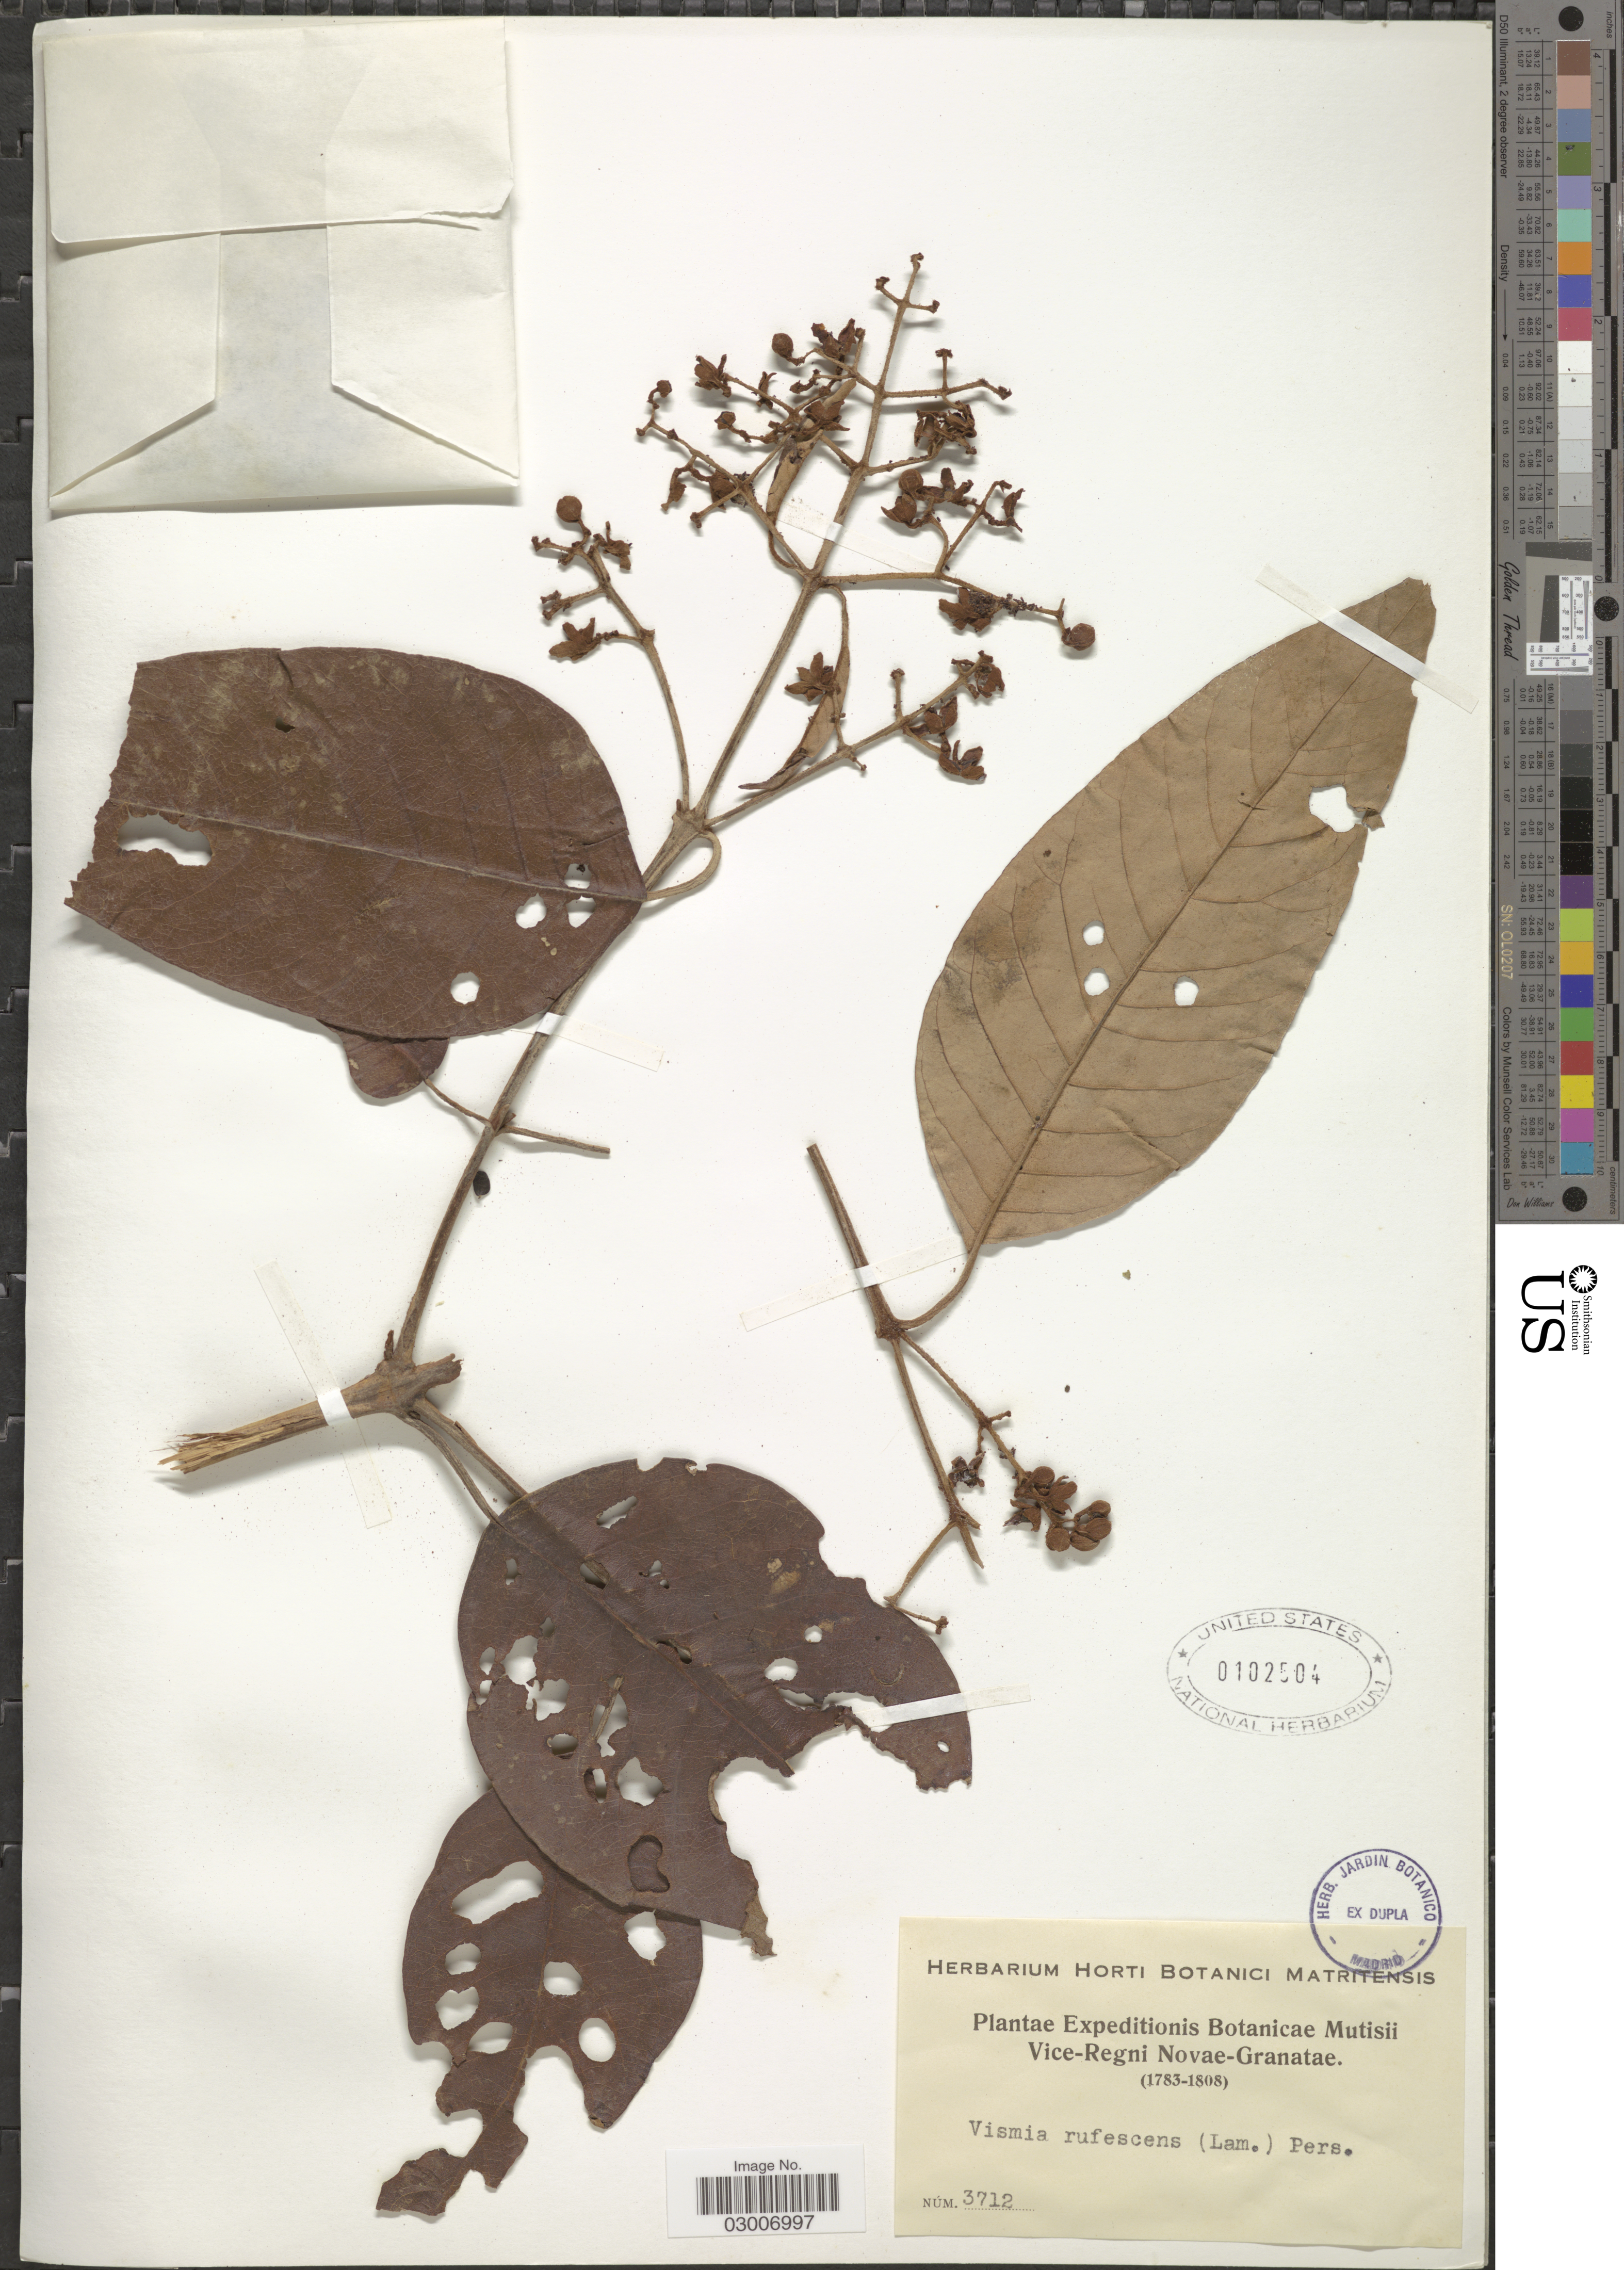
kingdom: Plantae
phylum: Tracheophyta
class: Magnoliopsida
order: Malpighiales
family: Hypericaceae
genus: Vismia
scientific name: Vismia rufescens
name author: (Lam.) Pers.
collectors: ex herb. Horti Botanici Matritensis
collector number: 3712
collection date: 1783/1808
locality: Vice-Regni Novae-Granatae.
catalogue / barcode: US 102504